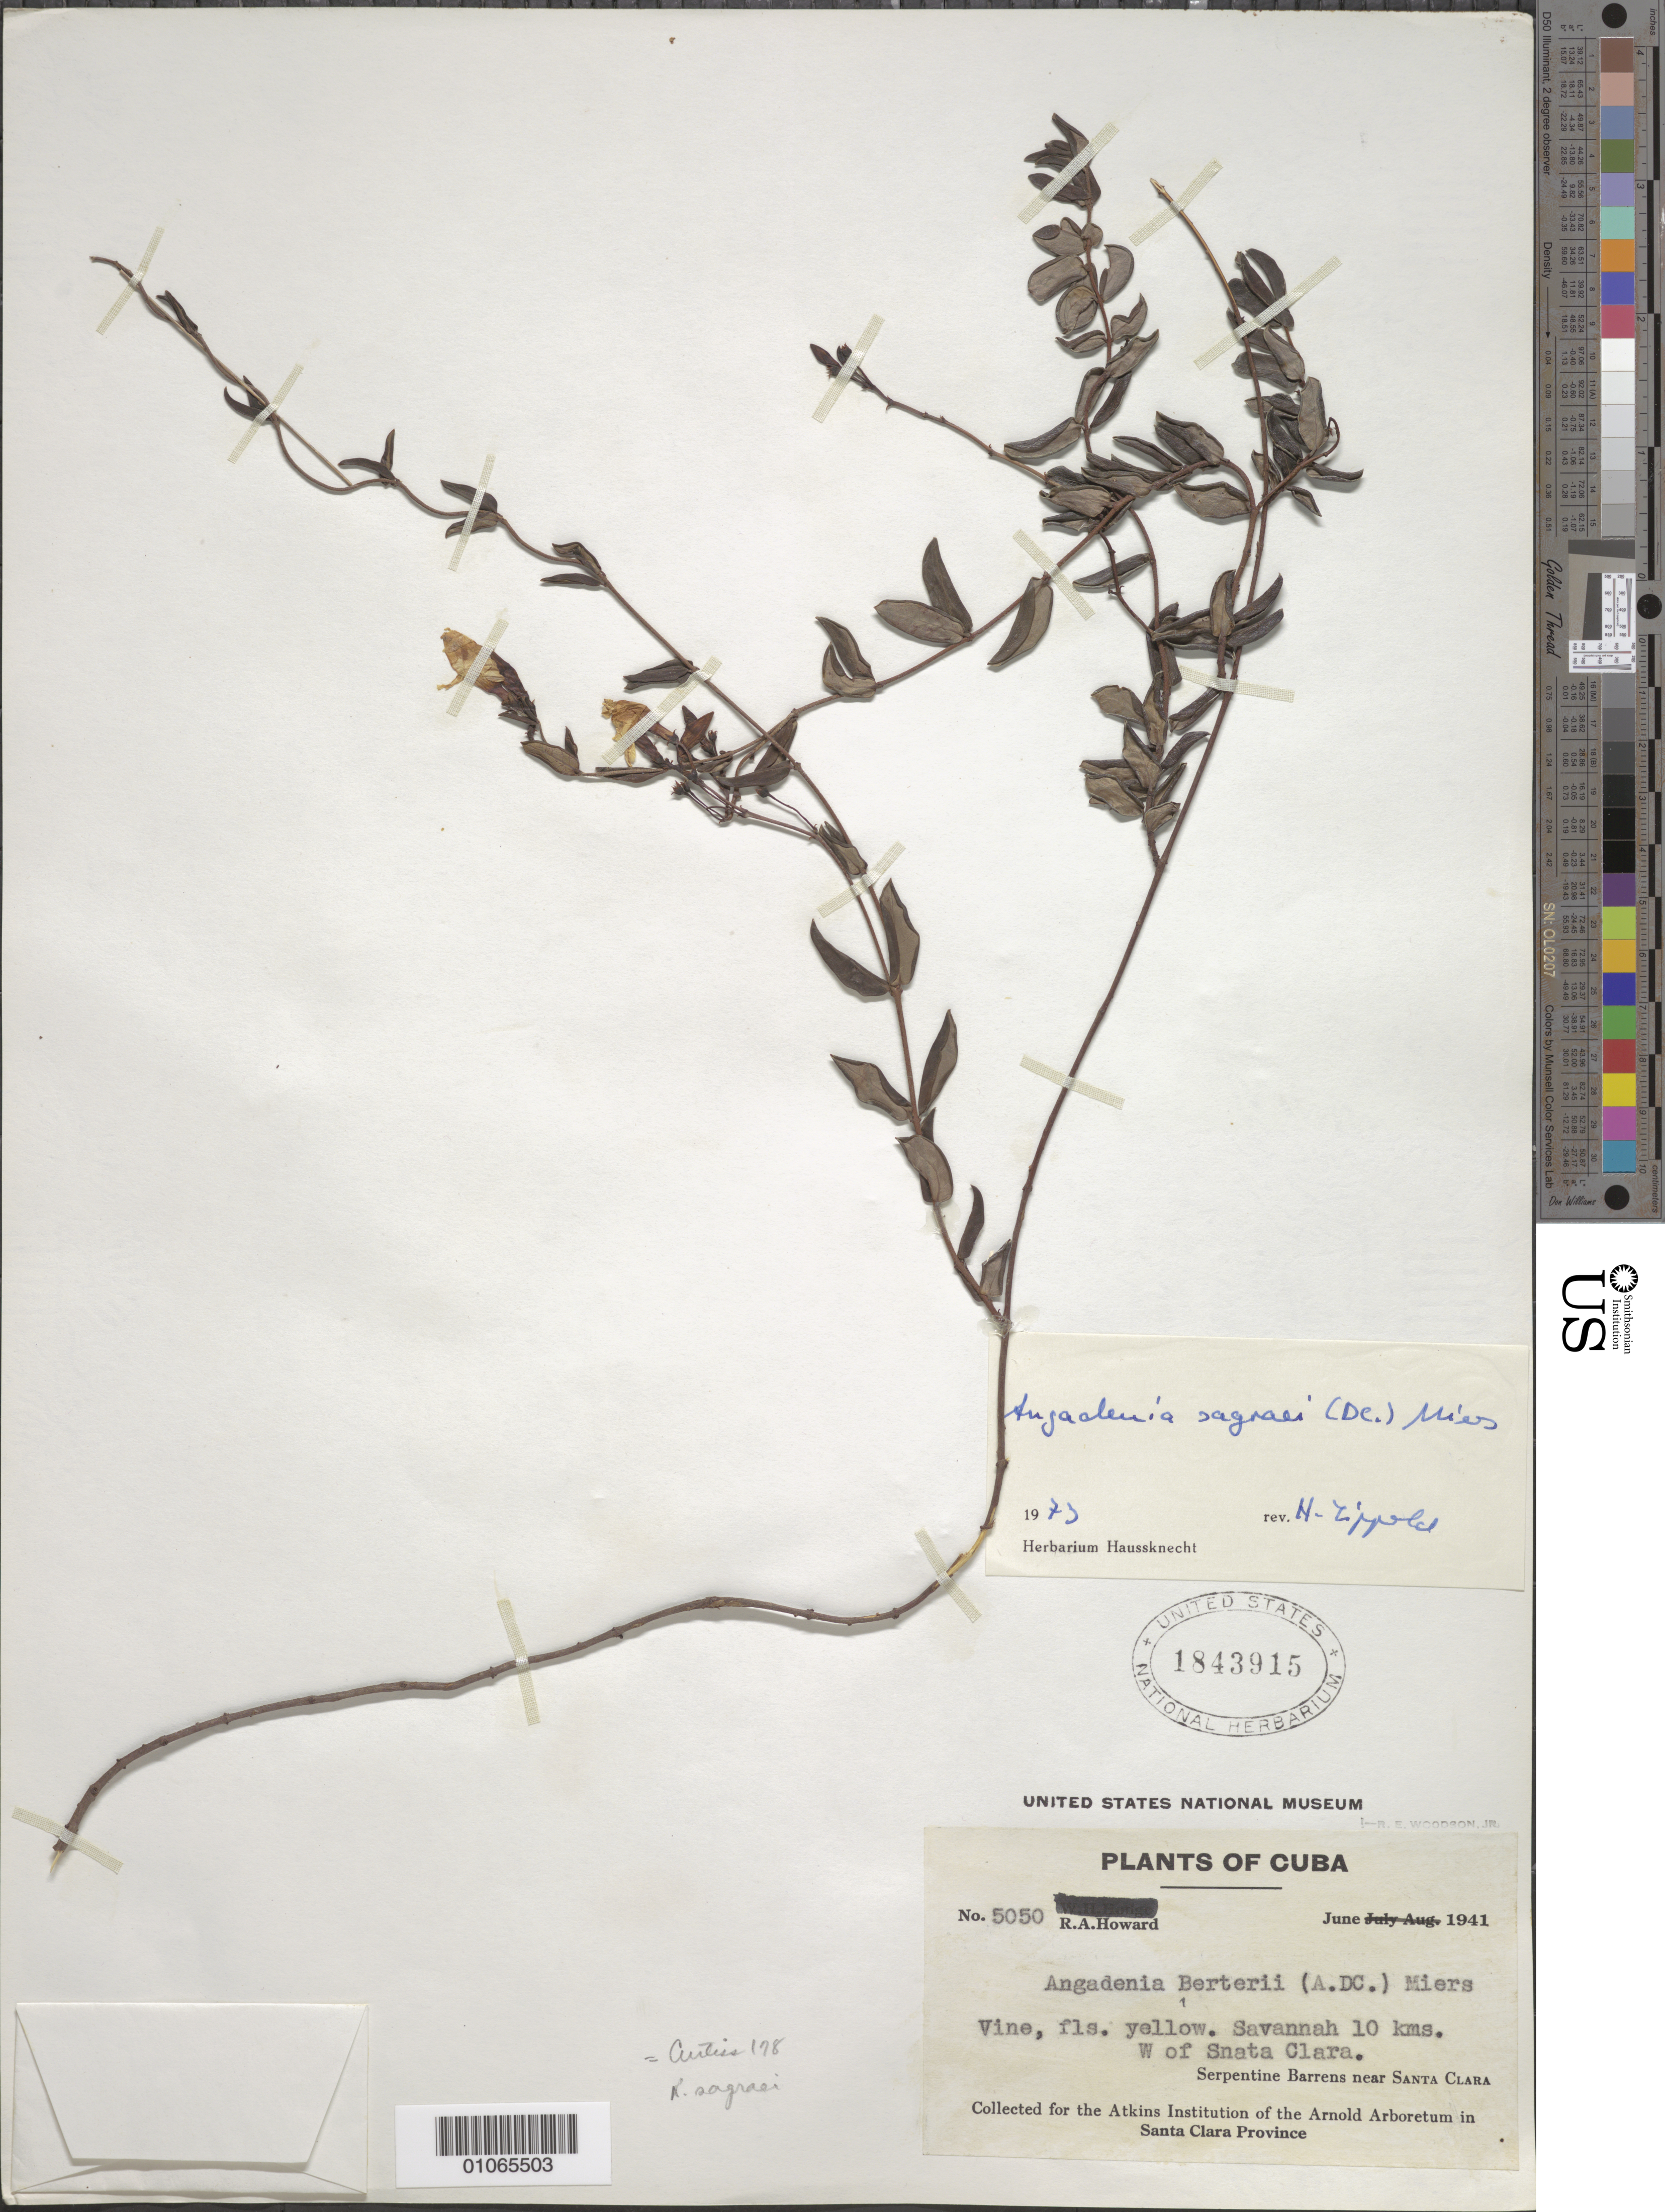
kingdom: Plantae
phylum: Tracheophyta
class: Magnoliopsida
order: Gentianales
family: Apocynaceae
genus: Angadenia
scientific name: Angadenia sagraei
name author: (A. DC.) Miers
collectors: R. A. Howard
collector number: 5050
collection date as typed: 01 Jun 1941 to 30 Jun 1941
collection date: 1941-06-01/1941-06-30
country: Cuba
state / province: Villa Clara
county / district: Santa Clara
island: Cuba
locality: West of Snata (Santa) Clara Serpentine Barrens Savannah 10 kms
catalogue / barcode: US 1843915